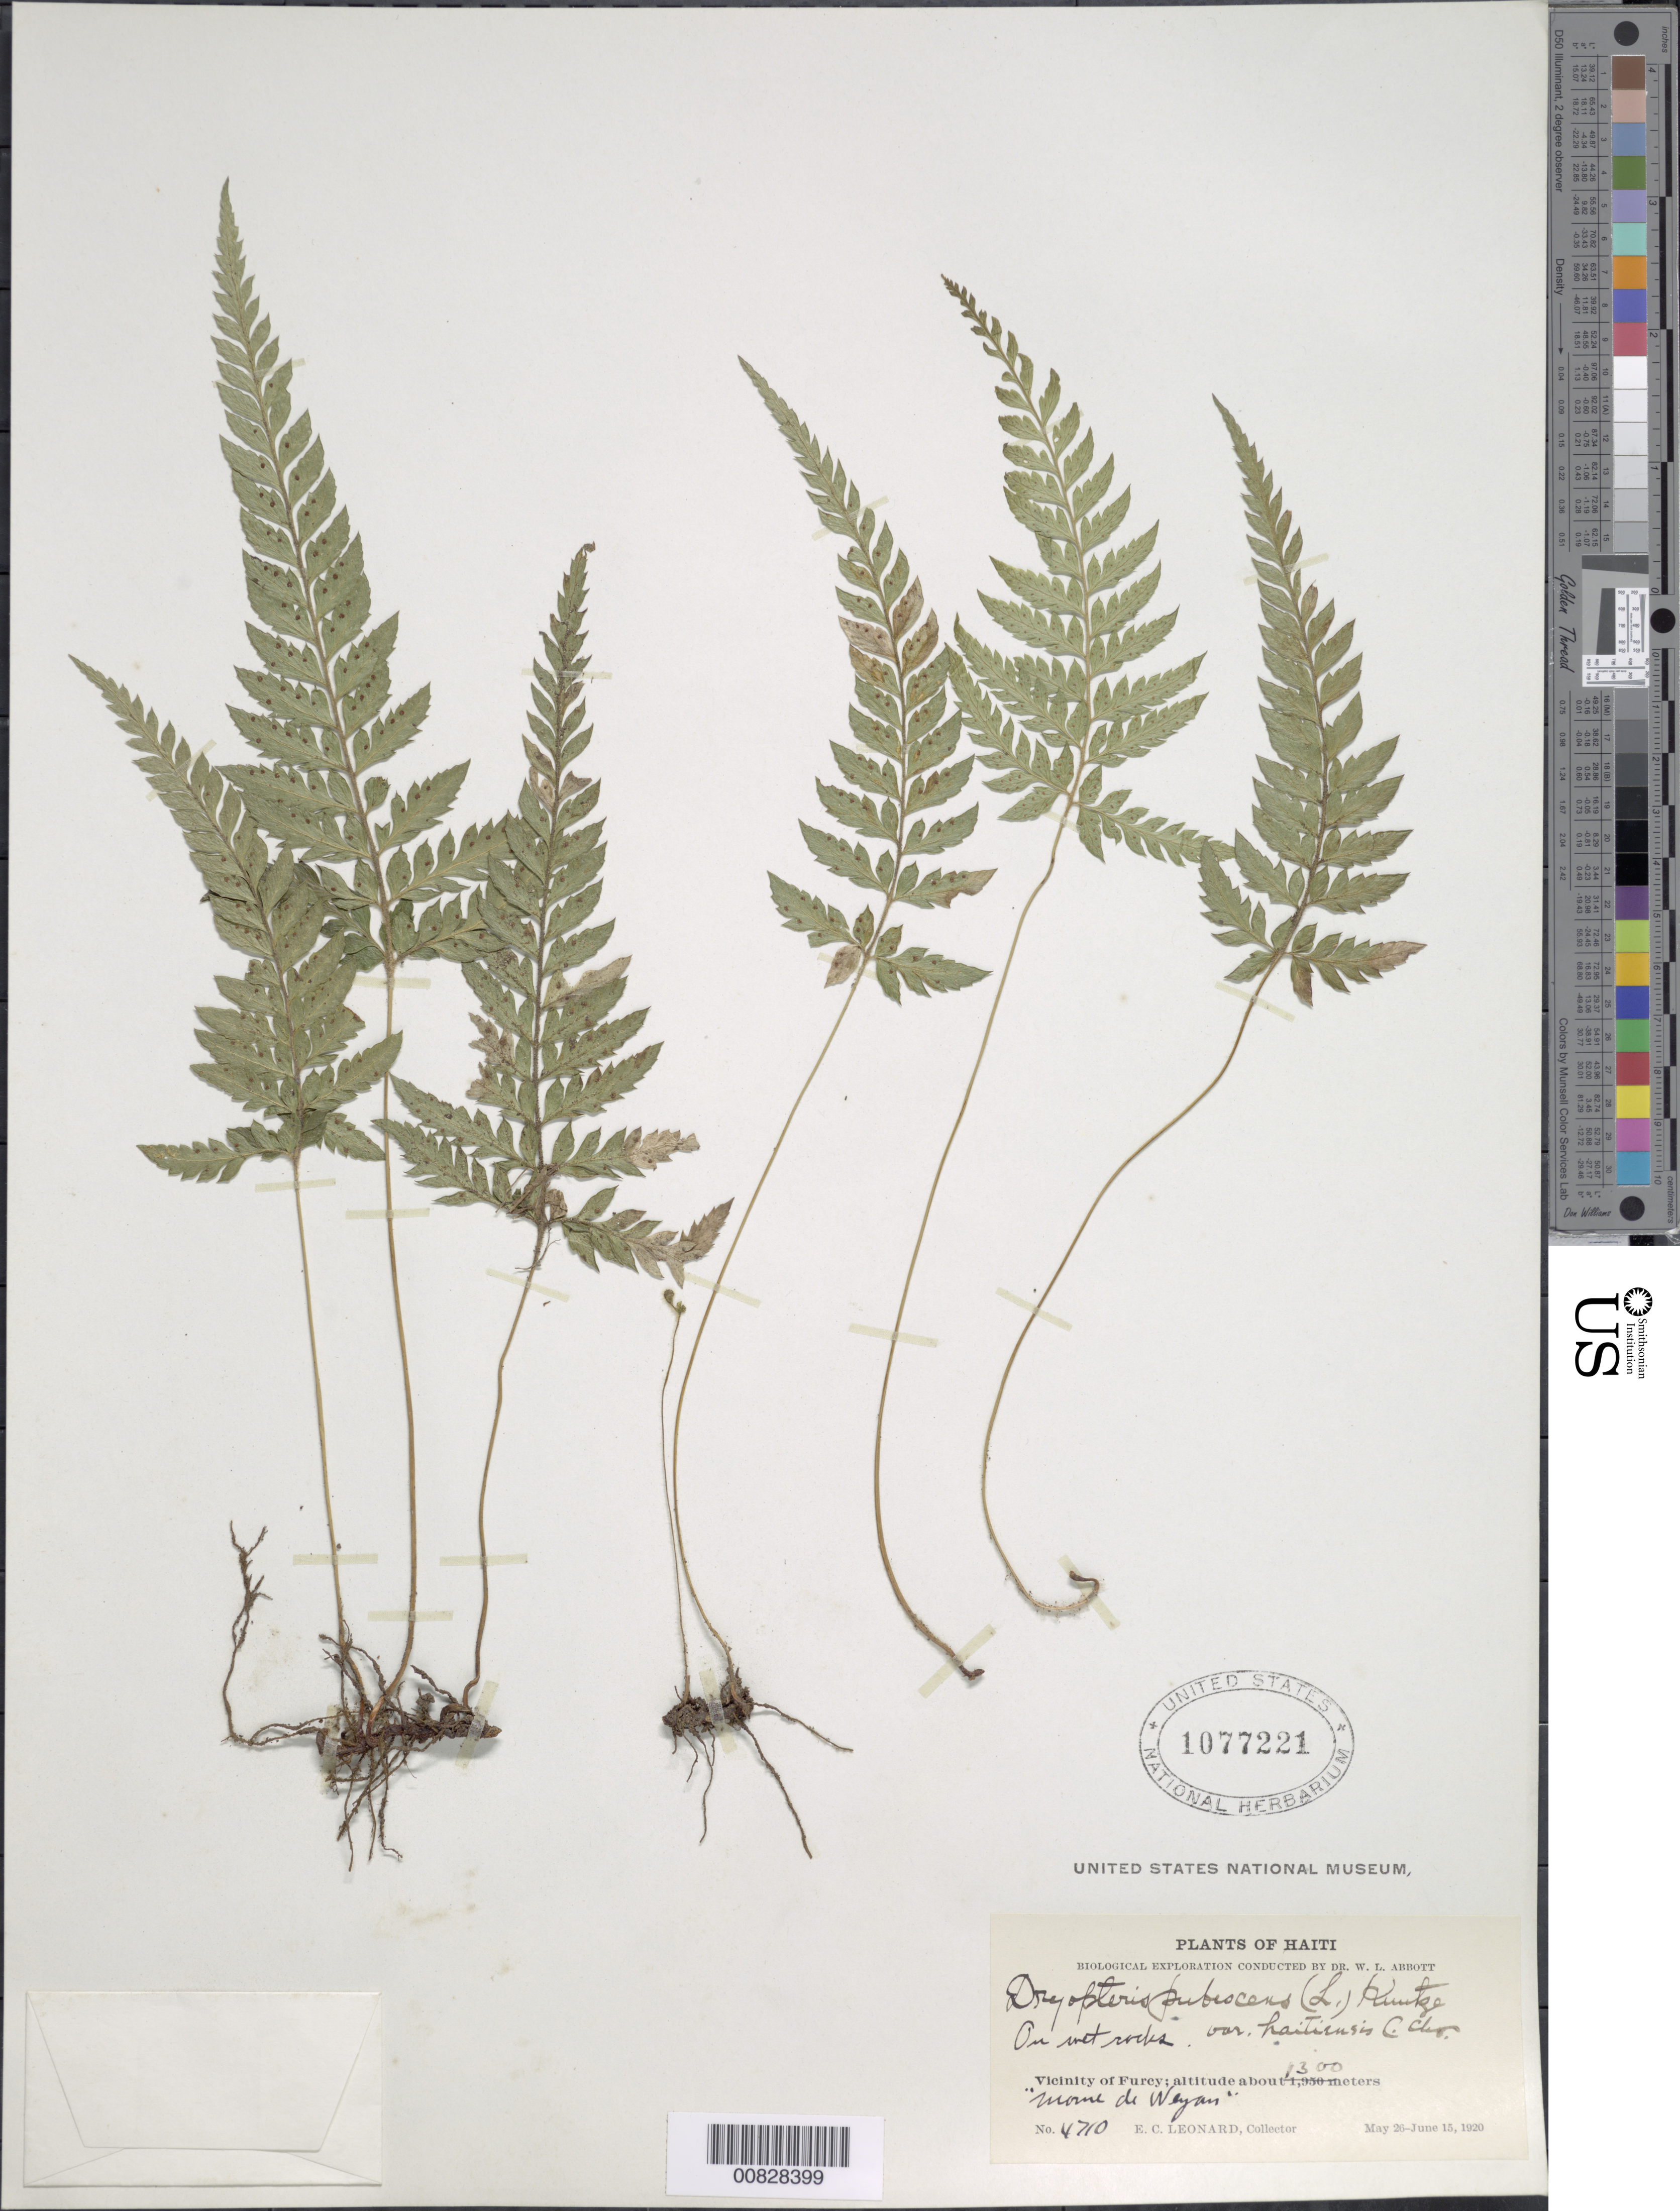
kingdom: Plantae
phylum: Tracheophyta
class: Polypodiopsida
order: Polypodiales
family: Dryopteridaceae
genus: Polystichopsis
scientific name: Polystichopsis pubescens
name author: (L.) C.V. Morton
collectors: E. C. Leonard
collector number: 4710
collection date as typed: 26 May 1920 to 15 Jun 1920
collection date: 1920-05-26/1920-06-15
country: Haiti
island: Hispaniola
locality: Furcy vicinity, Morne de Weyan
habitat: Wet rocks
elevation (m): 1300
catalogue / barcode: US 1077221